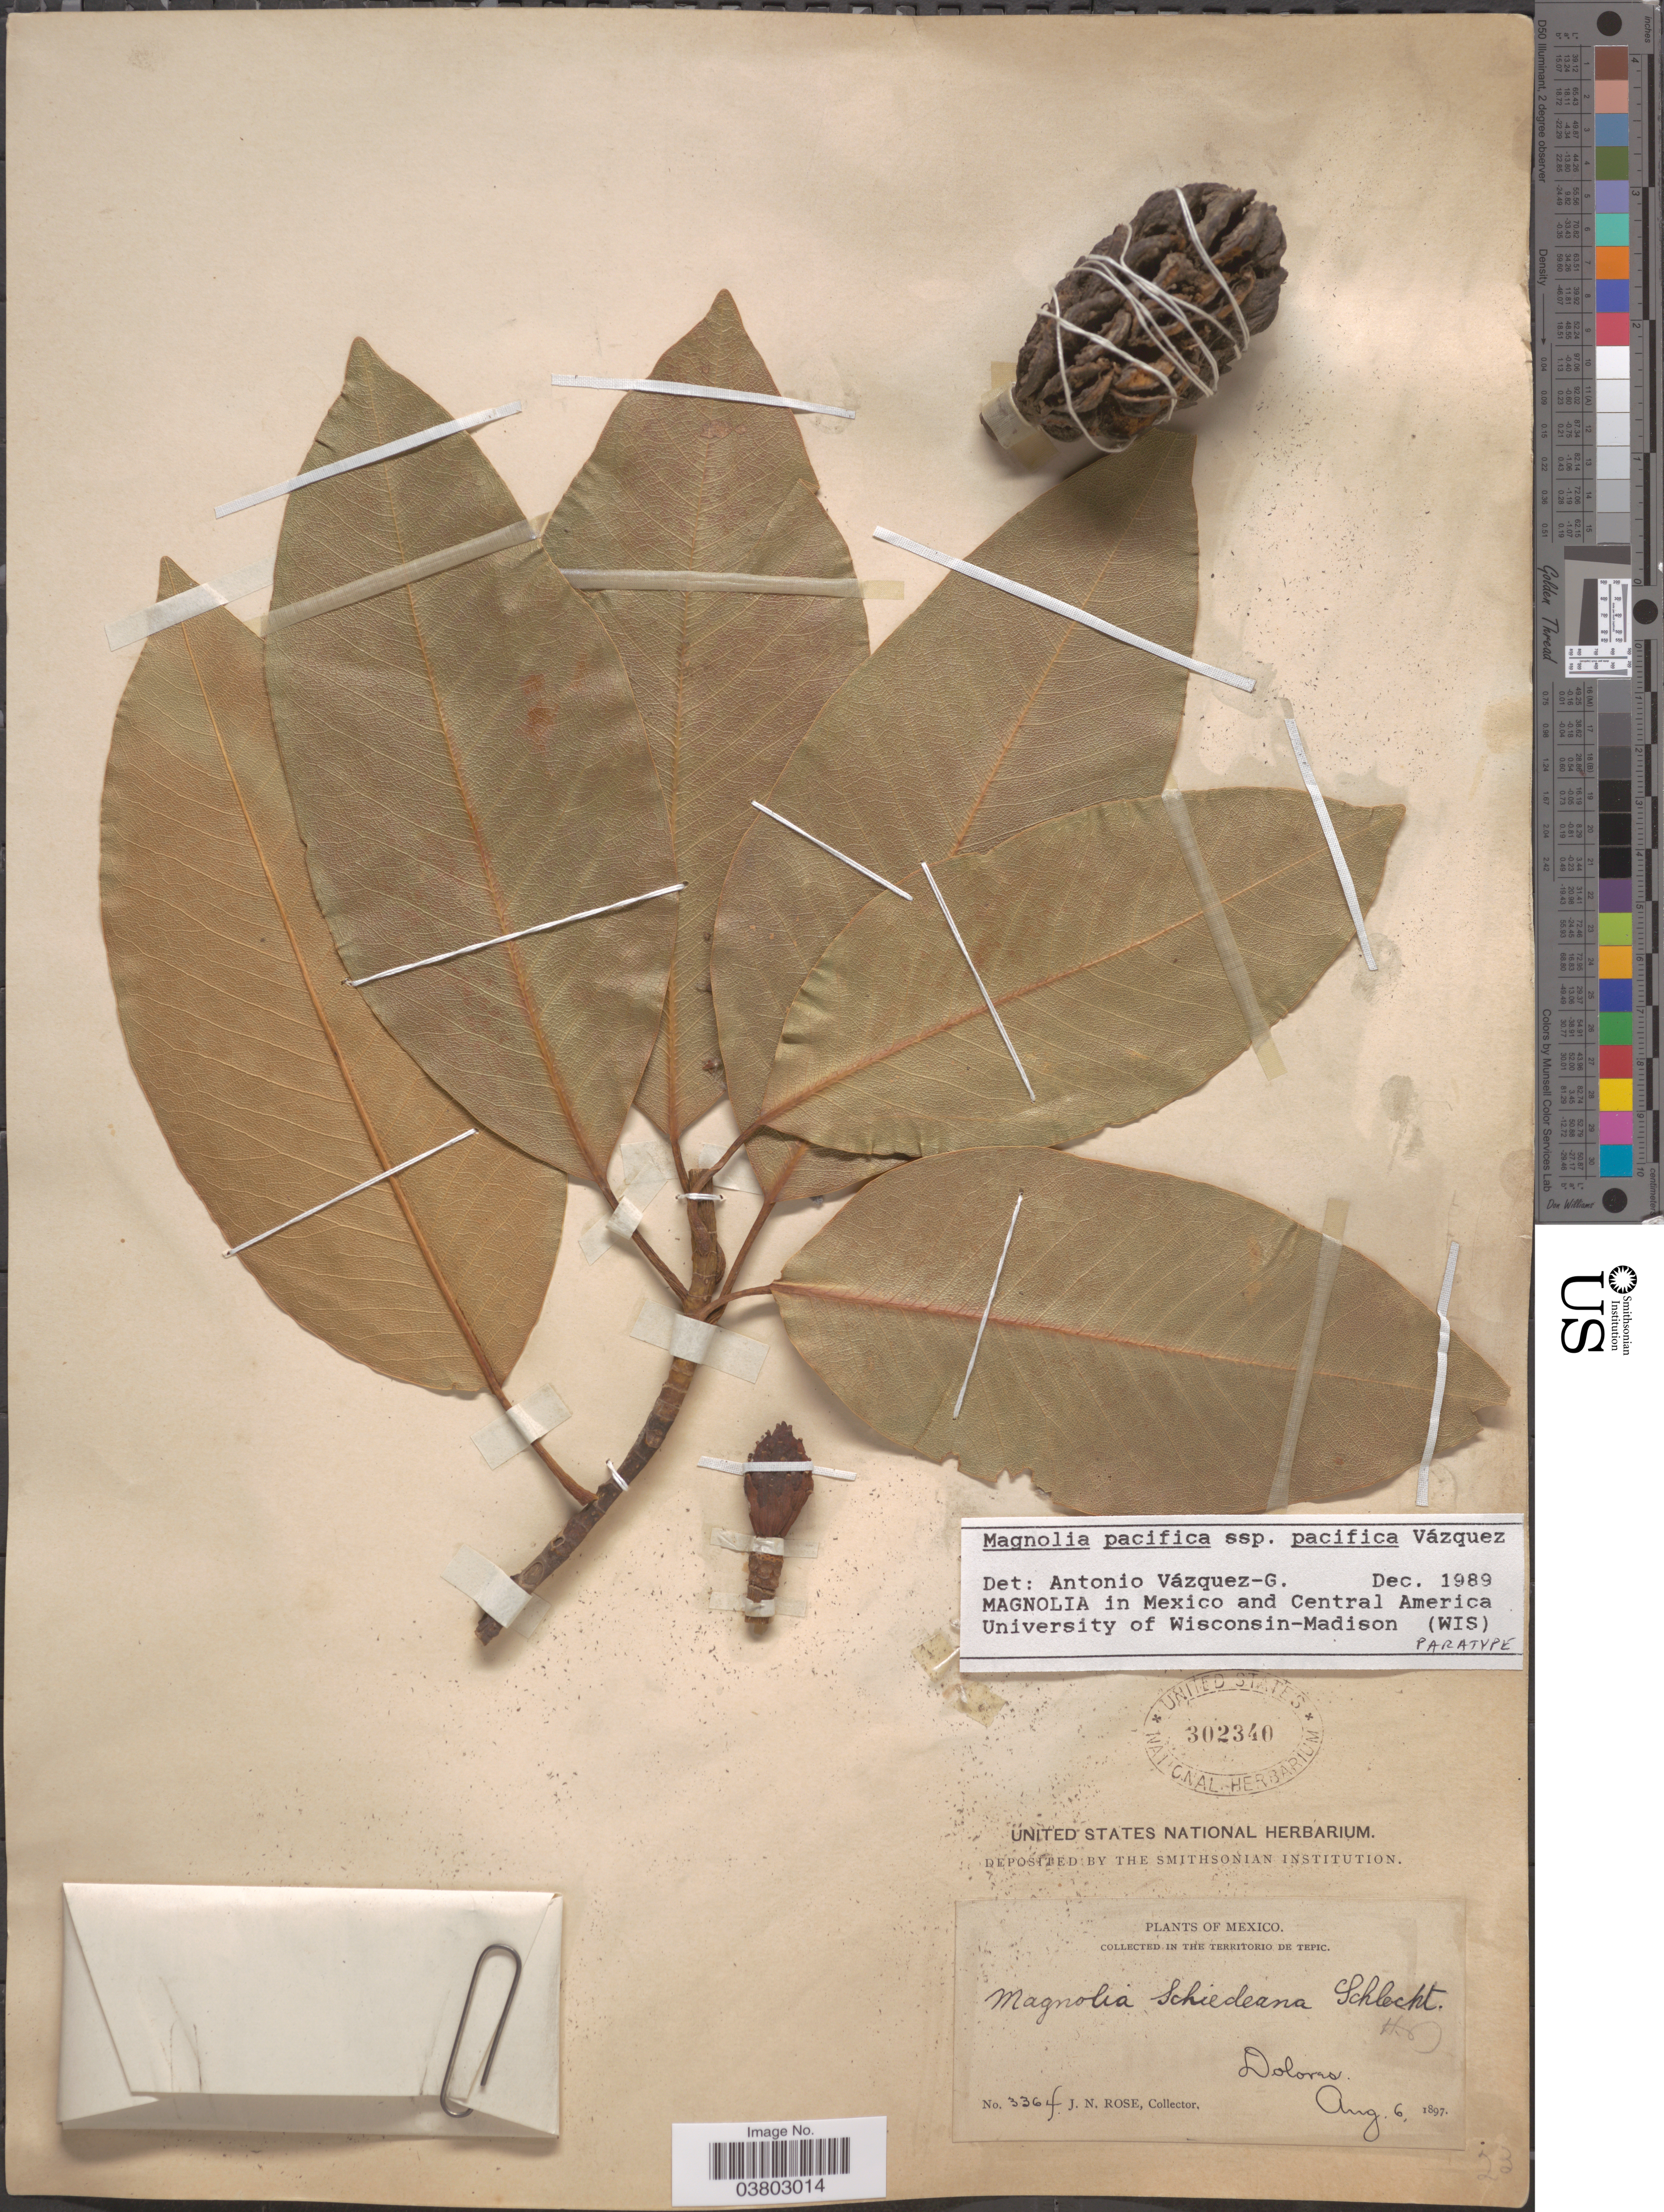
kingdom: Plantae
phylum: Tracheophyta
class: Magnoliopsida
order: Magnoliales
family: Magnoliaceae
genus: Magnolia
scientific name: Magnolia pacifica subsp. pacifica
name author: A. Vázquez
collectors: J. N. Rose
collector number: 3364*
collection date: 1897-08-06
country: Mexico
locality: Territorio de Tepic. Dolores.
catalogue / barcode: US 302340